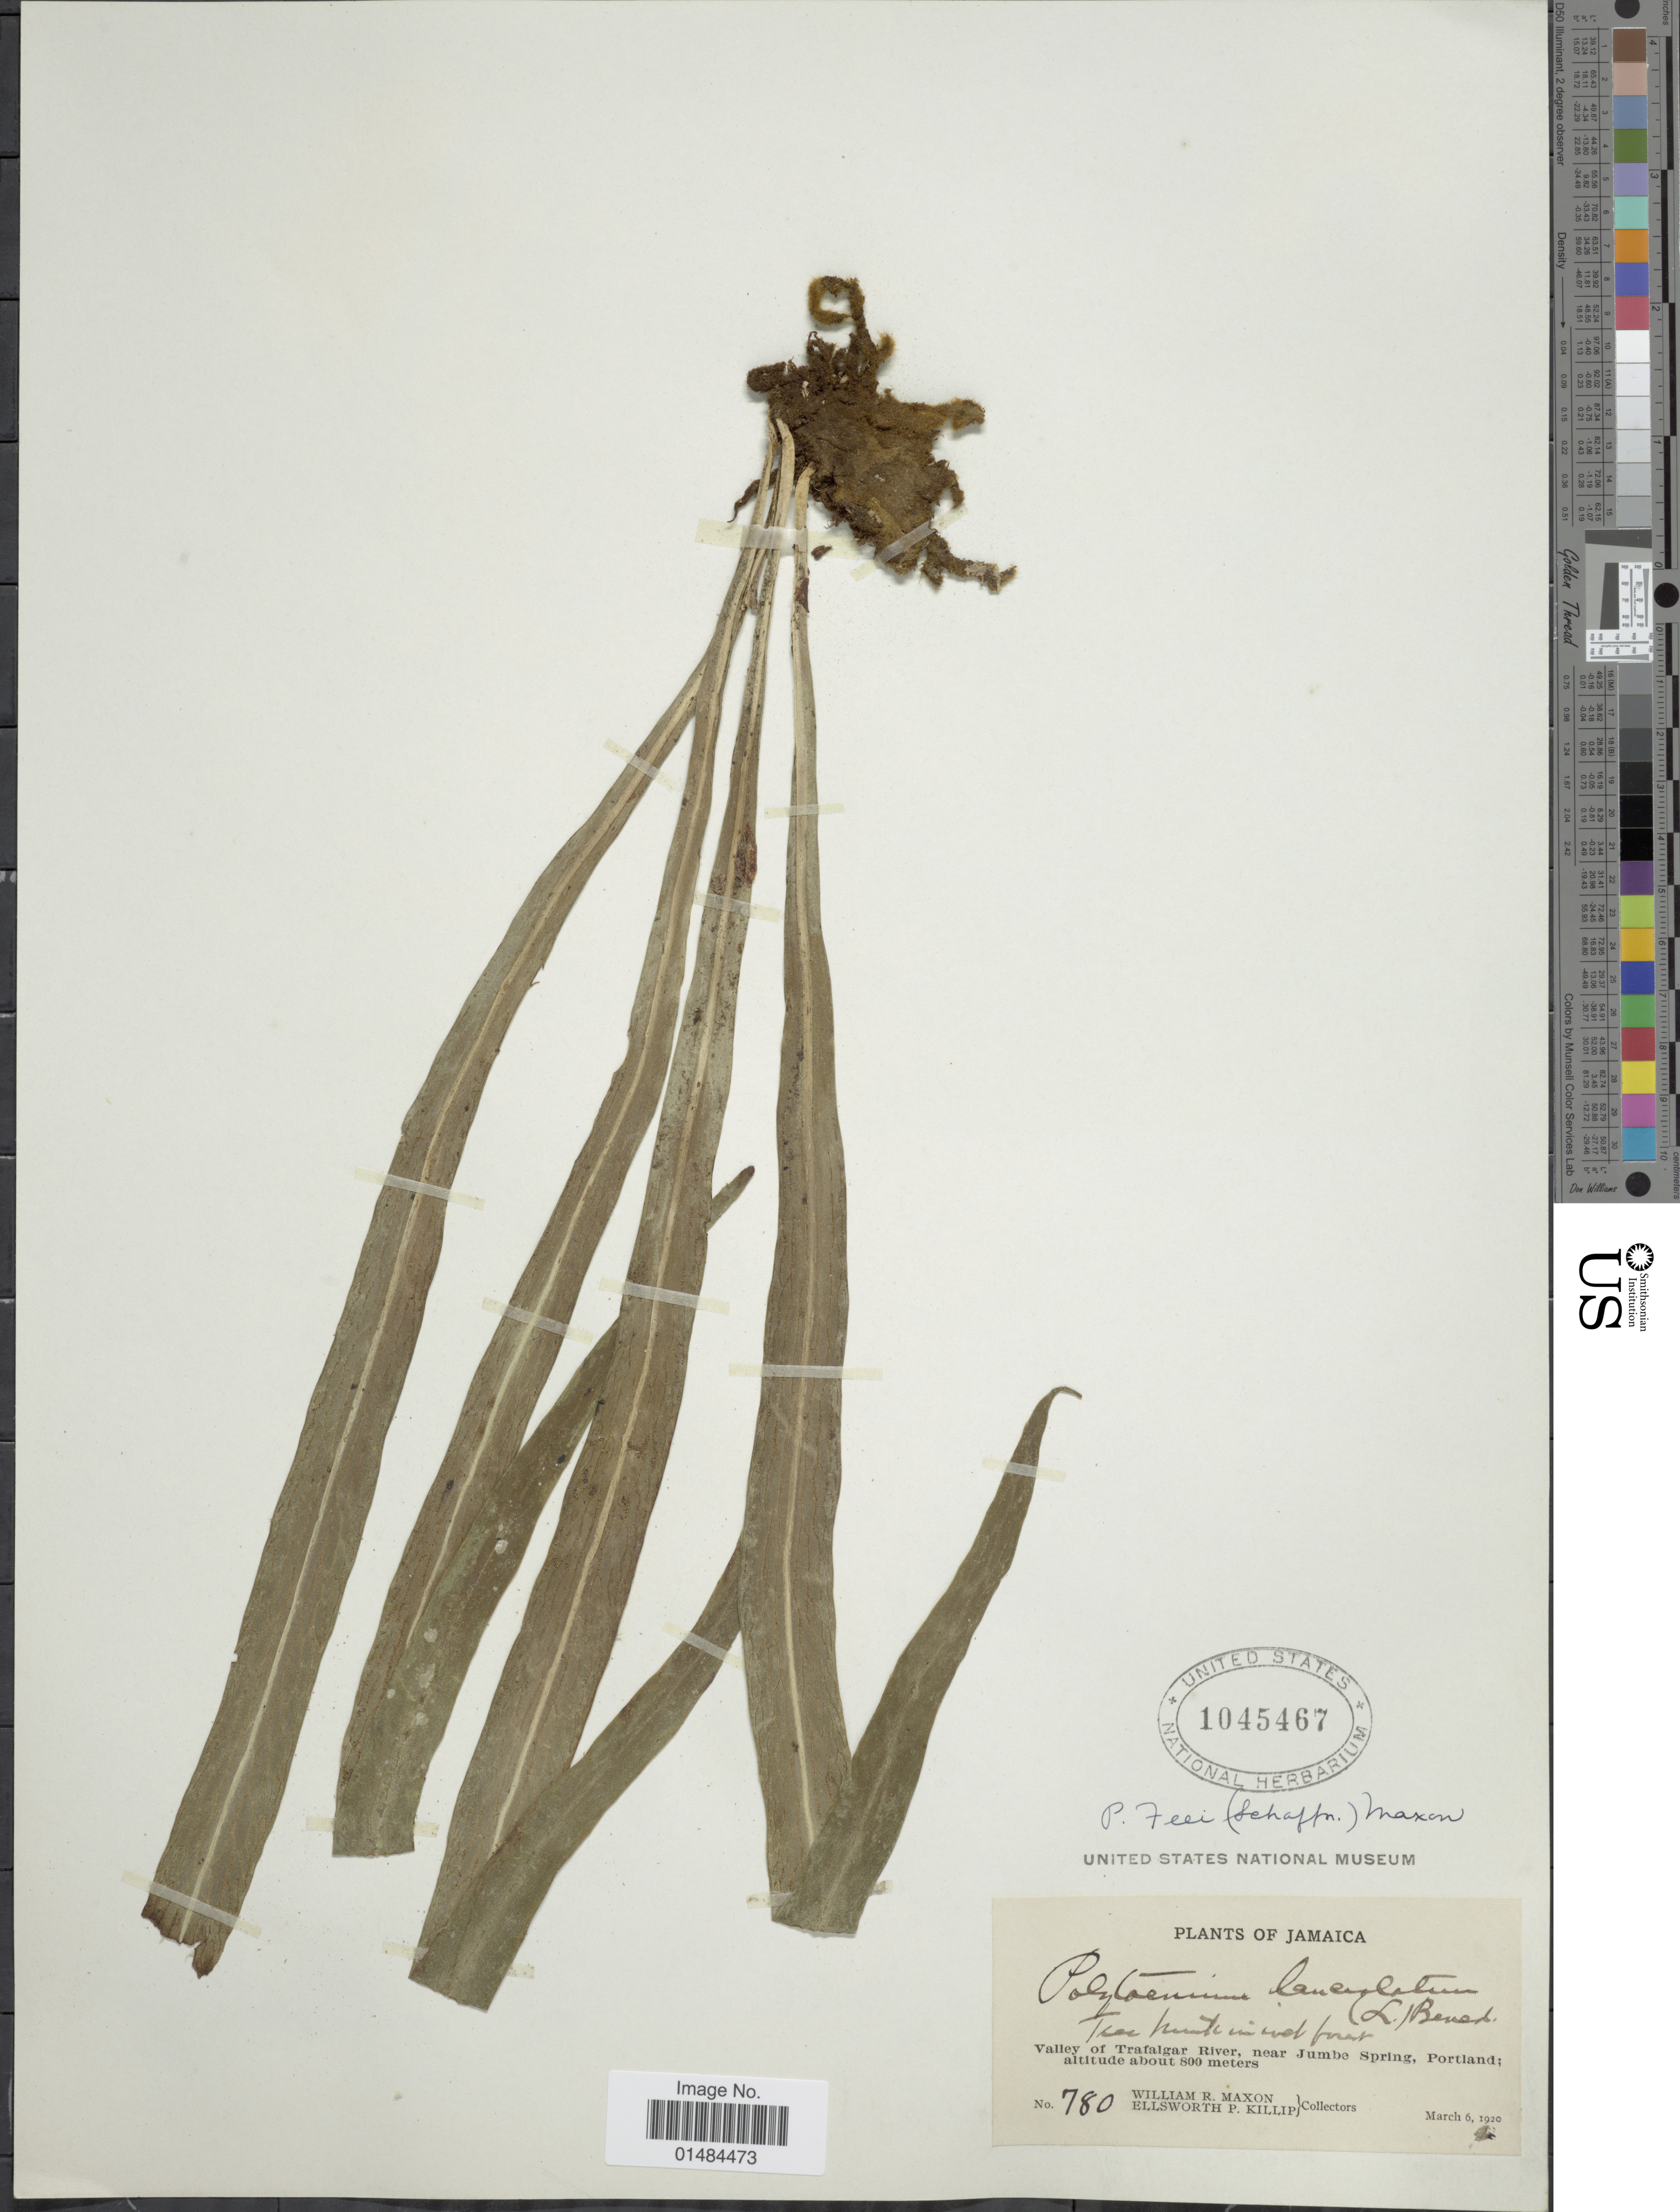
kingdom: Plantae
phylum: Tracheophyta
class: Polypodiopsida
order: Polypodiales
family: Pteridaceae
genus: Polytaenium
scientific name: Polytaenium lanceolatum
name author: (L.) Desv.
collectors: W. R. Maxon & E. P. Killip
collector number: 780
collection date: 1920-03-06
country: Jamaica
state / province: Portland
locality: Jamaica, valley of Trafalgar River, near Jumbe Spring, Portland.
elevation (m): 800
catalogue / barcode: US 1045467